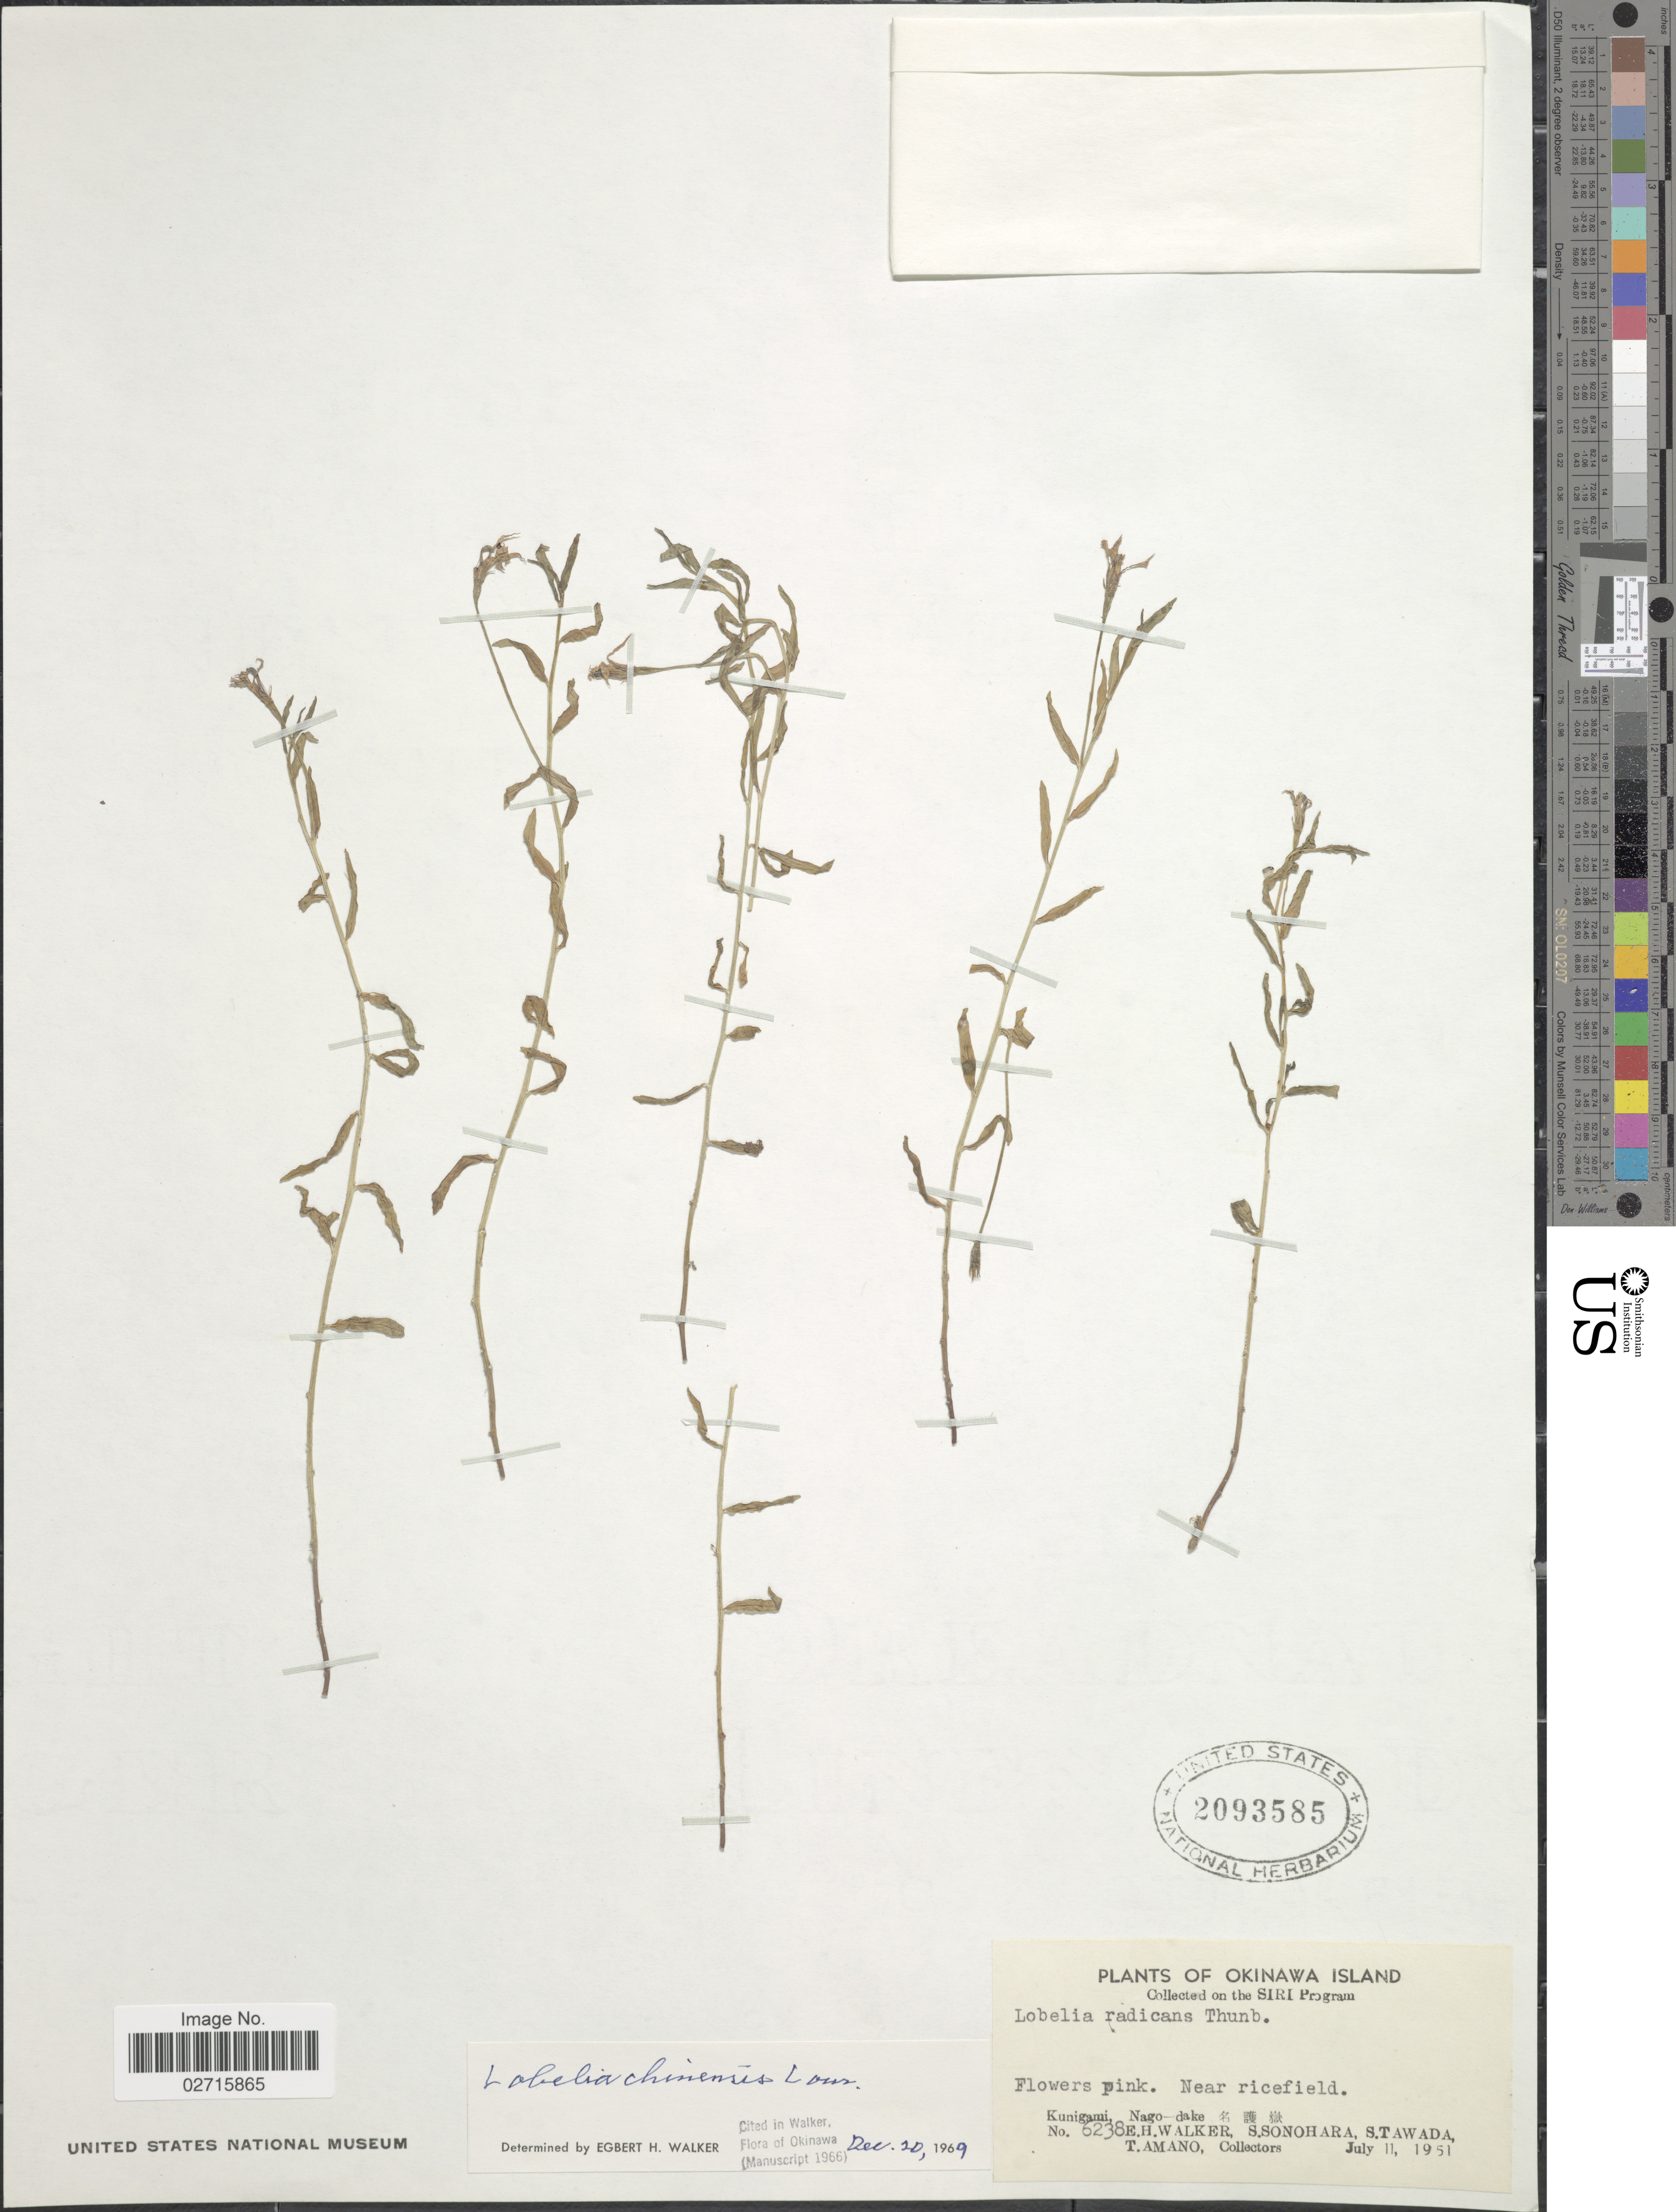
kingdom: Plantae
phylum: Tracheophyta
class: Magnoliopsida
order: Asterales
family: Campanulaceae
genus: Lobelia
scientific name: Lobelia chinensis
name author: Lour.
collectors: E. H. Walker, S. Sonohara, S. Tawada & T. Amano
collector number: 6238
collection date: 1951-07-11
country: Japan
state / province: Okinawa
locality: Okinawa Island, near ricefield, Kunigami, Nago-dake.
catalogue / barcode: US 2093585